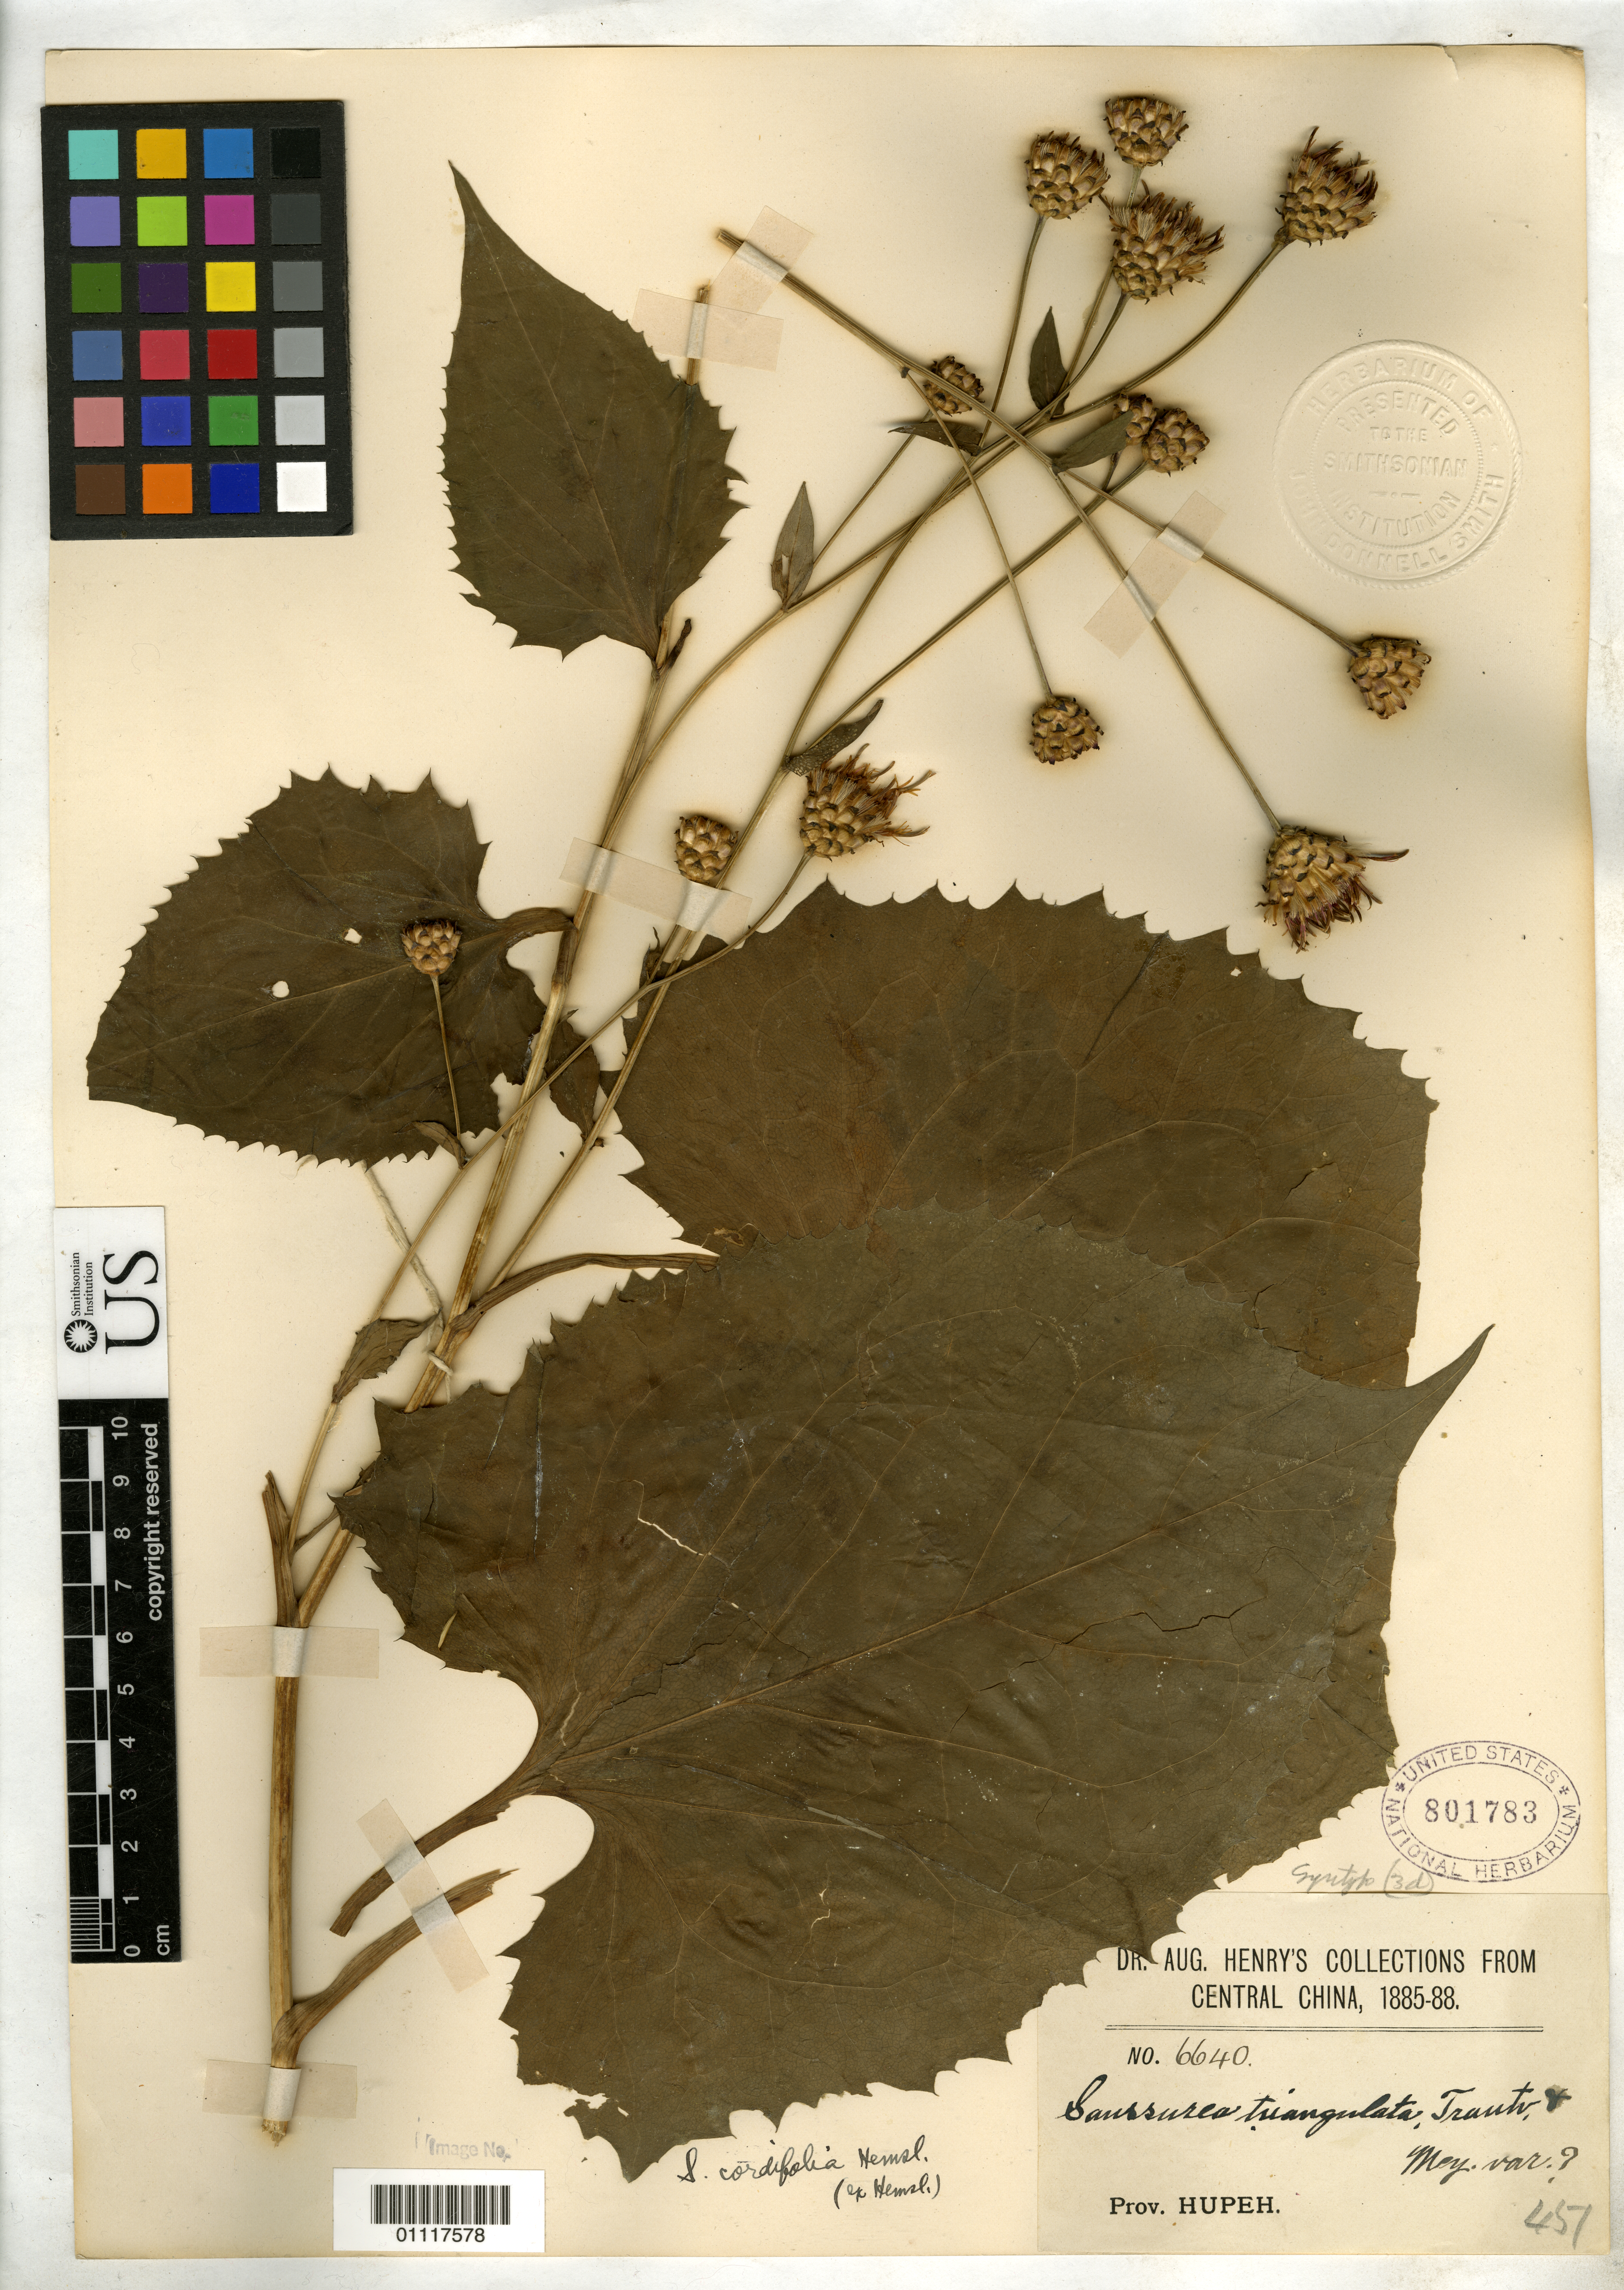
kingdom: Plantae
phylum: Tracheophyta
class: Magnoliopsida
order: Asterales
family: Asteraceae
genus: Saussurea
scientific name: Saussurea cordifolia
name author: Hemsl.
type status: Syntype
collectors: A. Henry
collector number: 6640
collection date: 1885/1888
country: China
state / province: Hubei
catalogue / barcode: US 801783